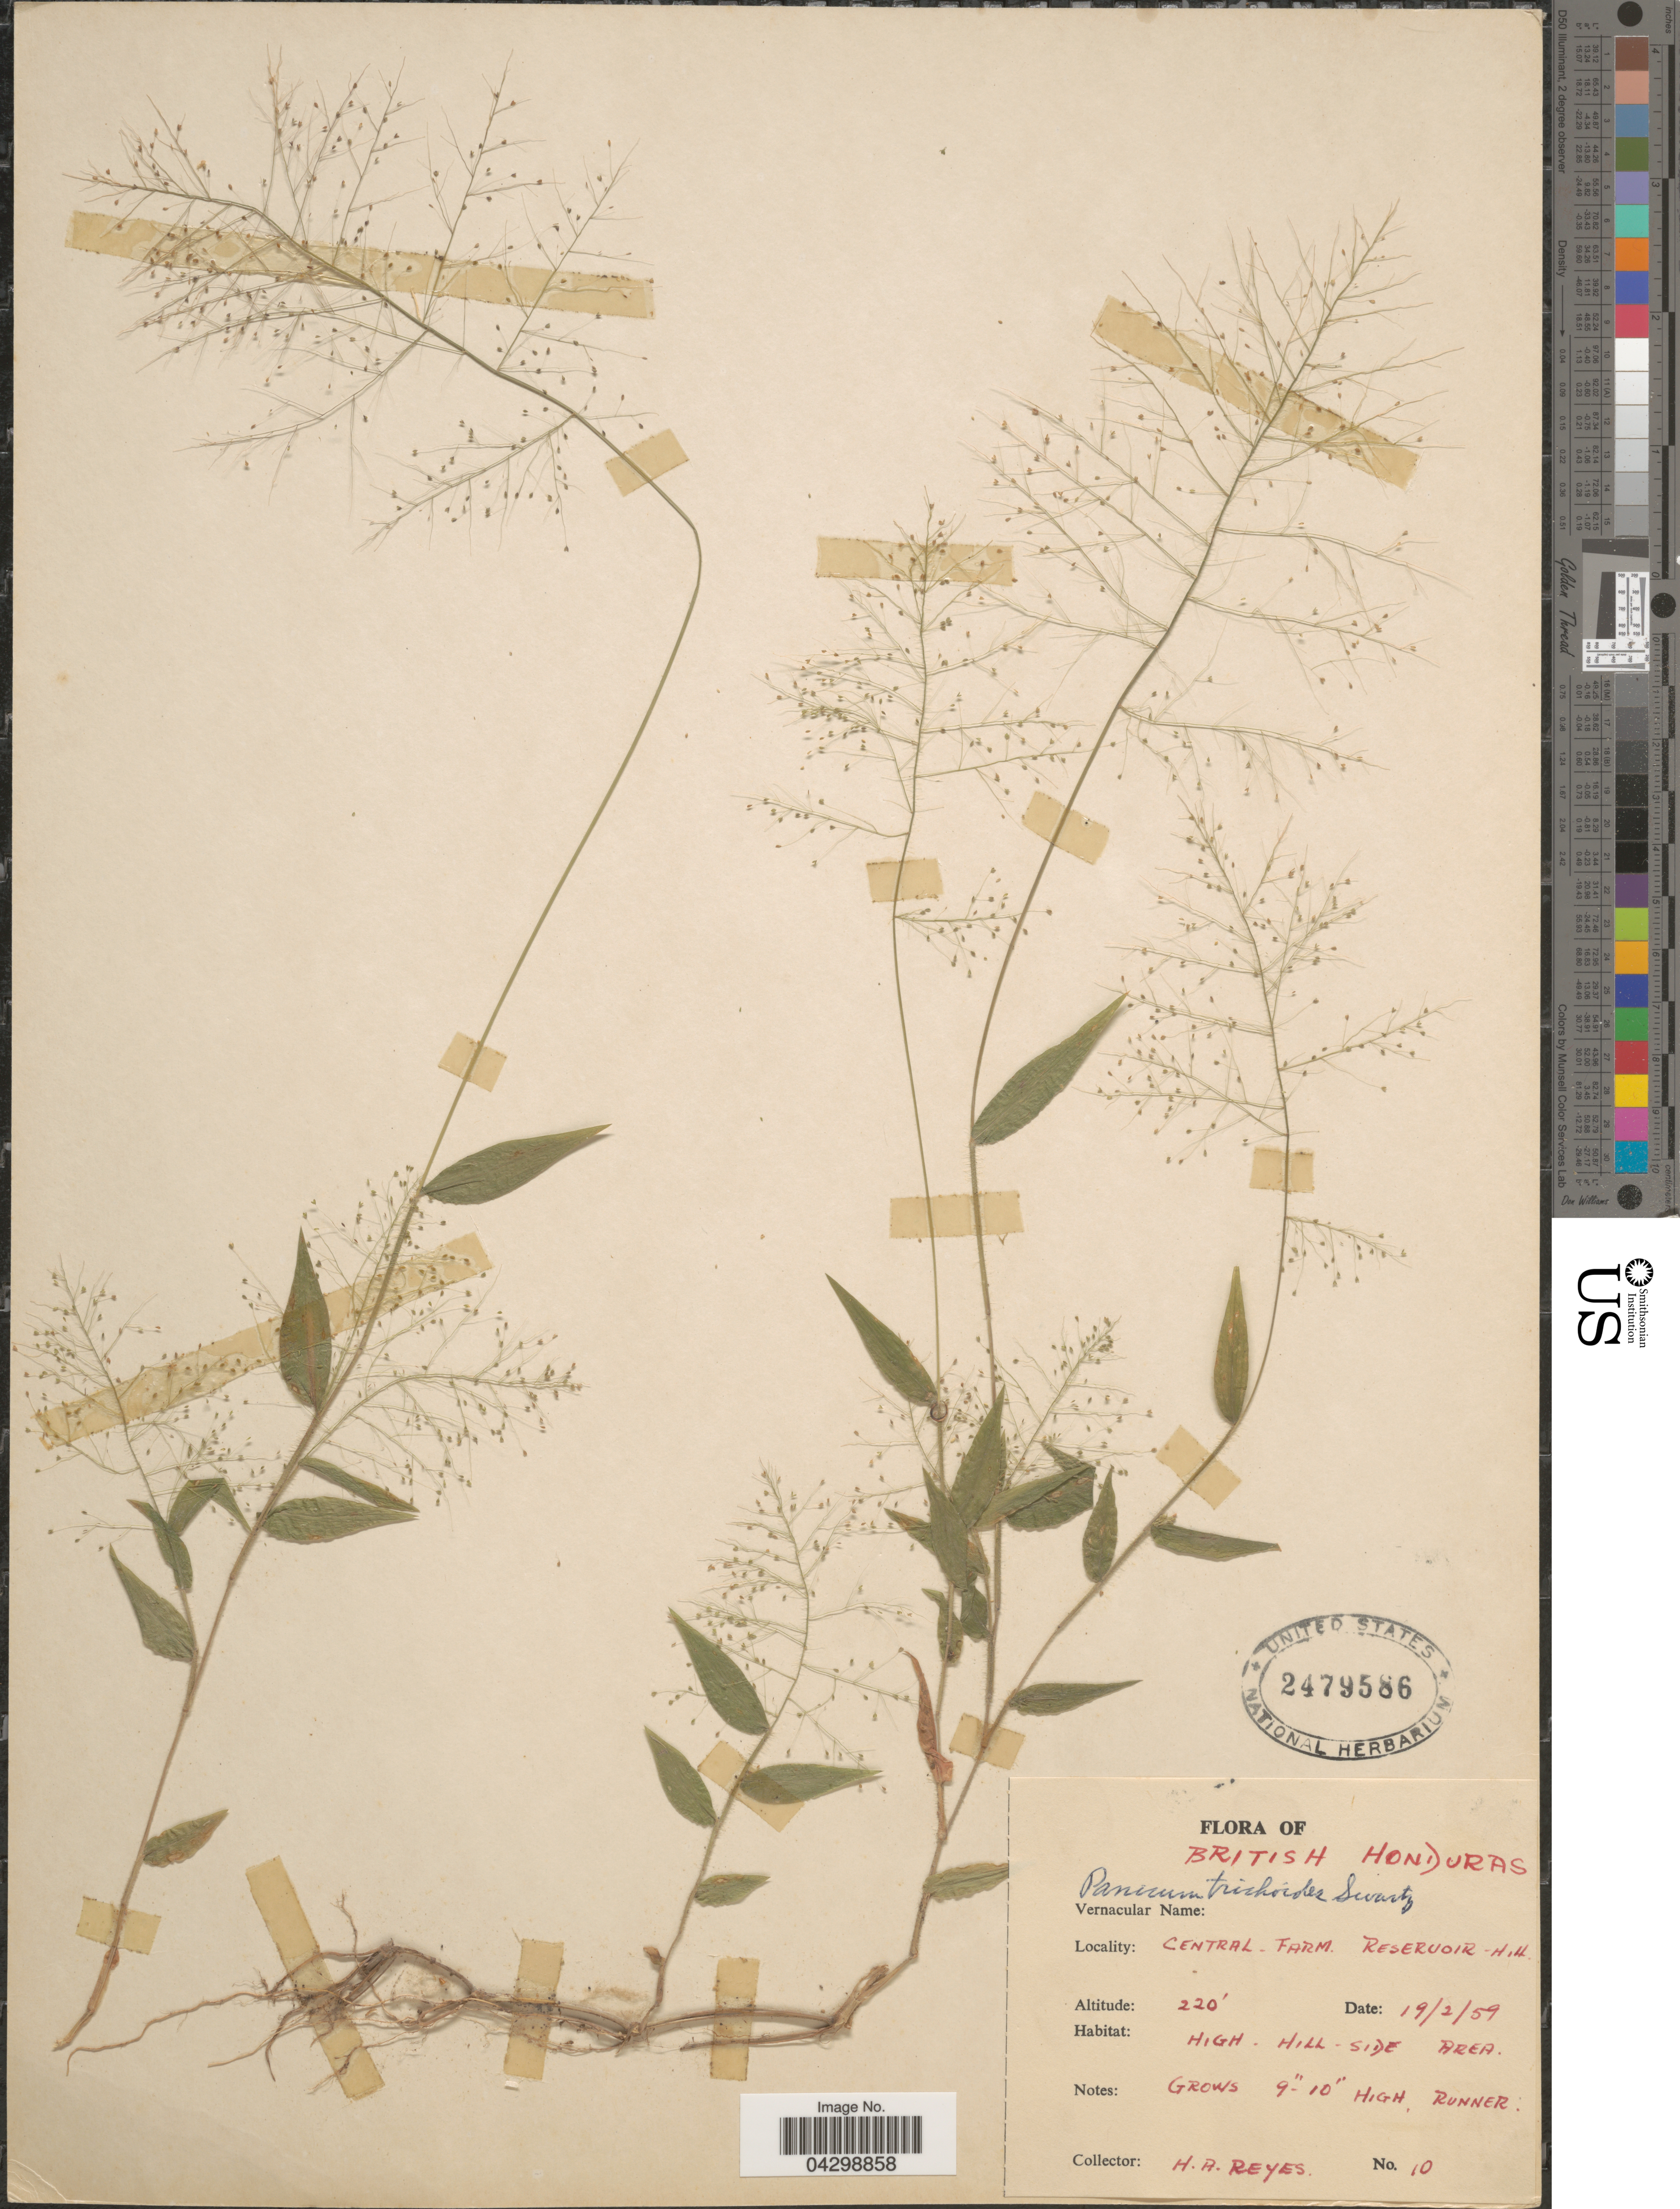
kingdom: Plantae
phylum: Tracheophyta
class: Liliopsida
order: Poales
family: Poaceae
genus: Panicum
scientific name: Panicum trichoides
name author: Sw.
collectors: H. Reyes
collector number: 10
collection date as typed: Transcribed d/m/y: 19/2/59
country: Belize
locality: British Honduras. Central-Farm. Reservoir H.H.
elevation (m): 67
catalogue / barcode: US 2479586